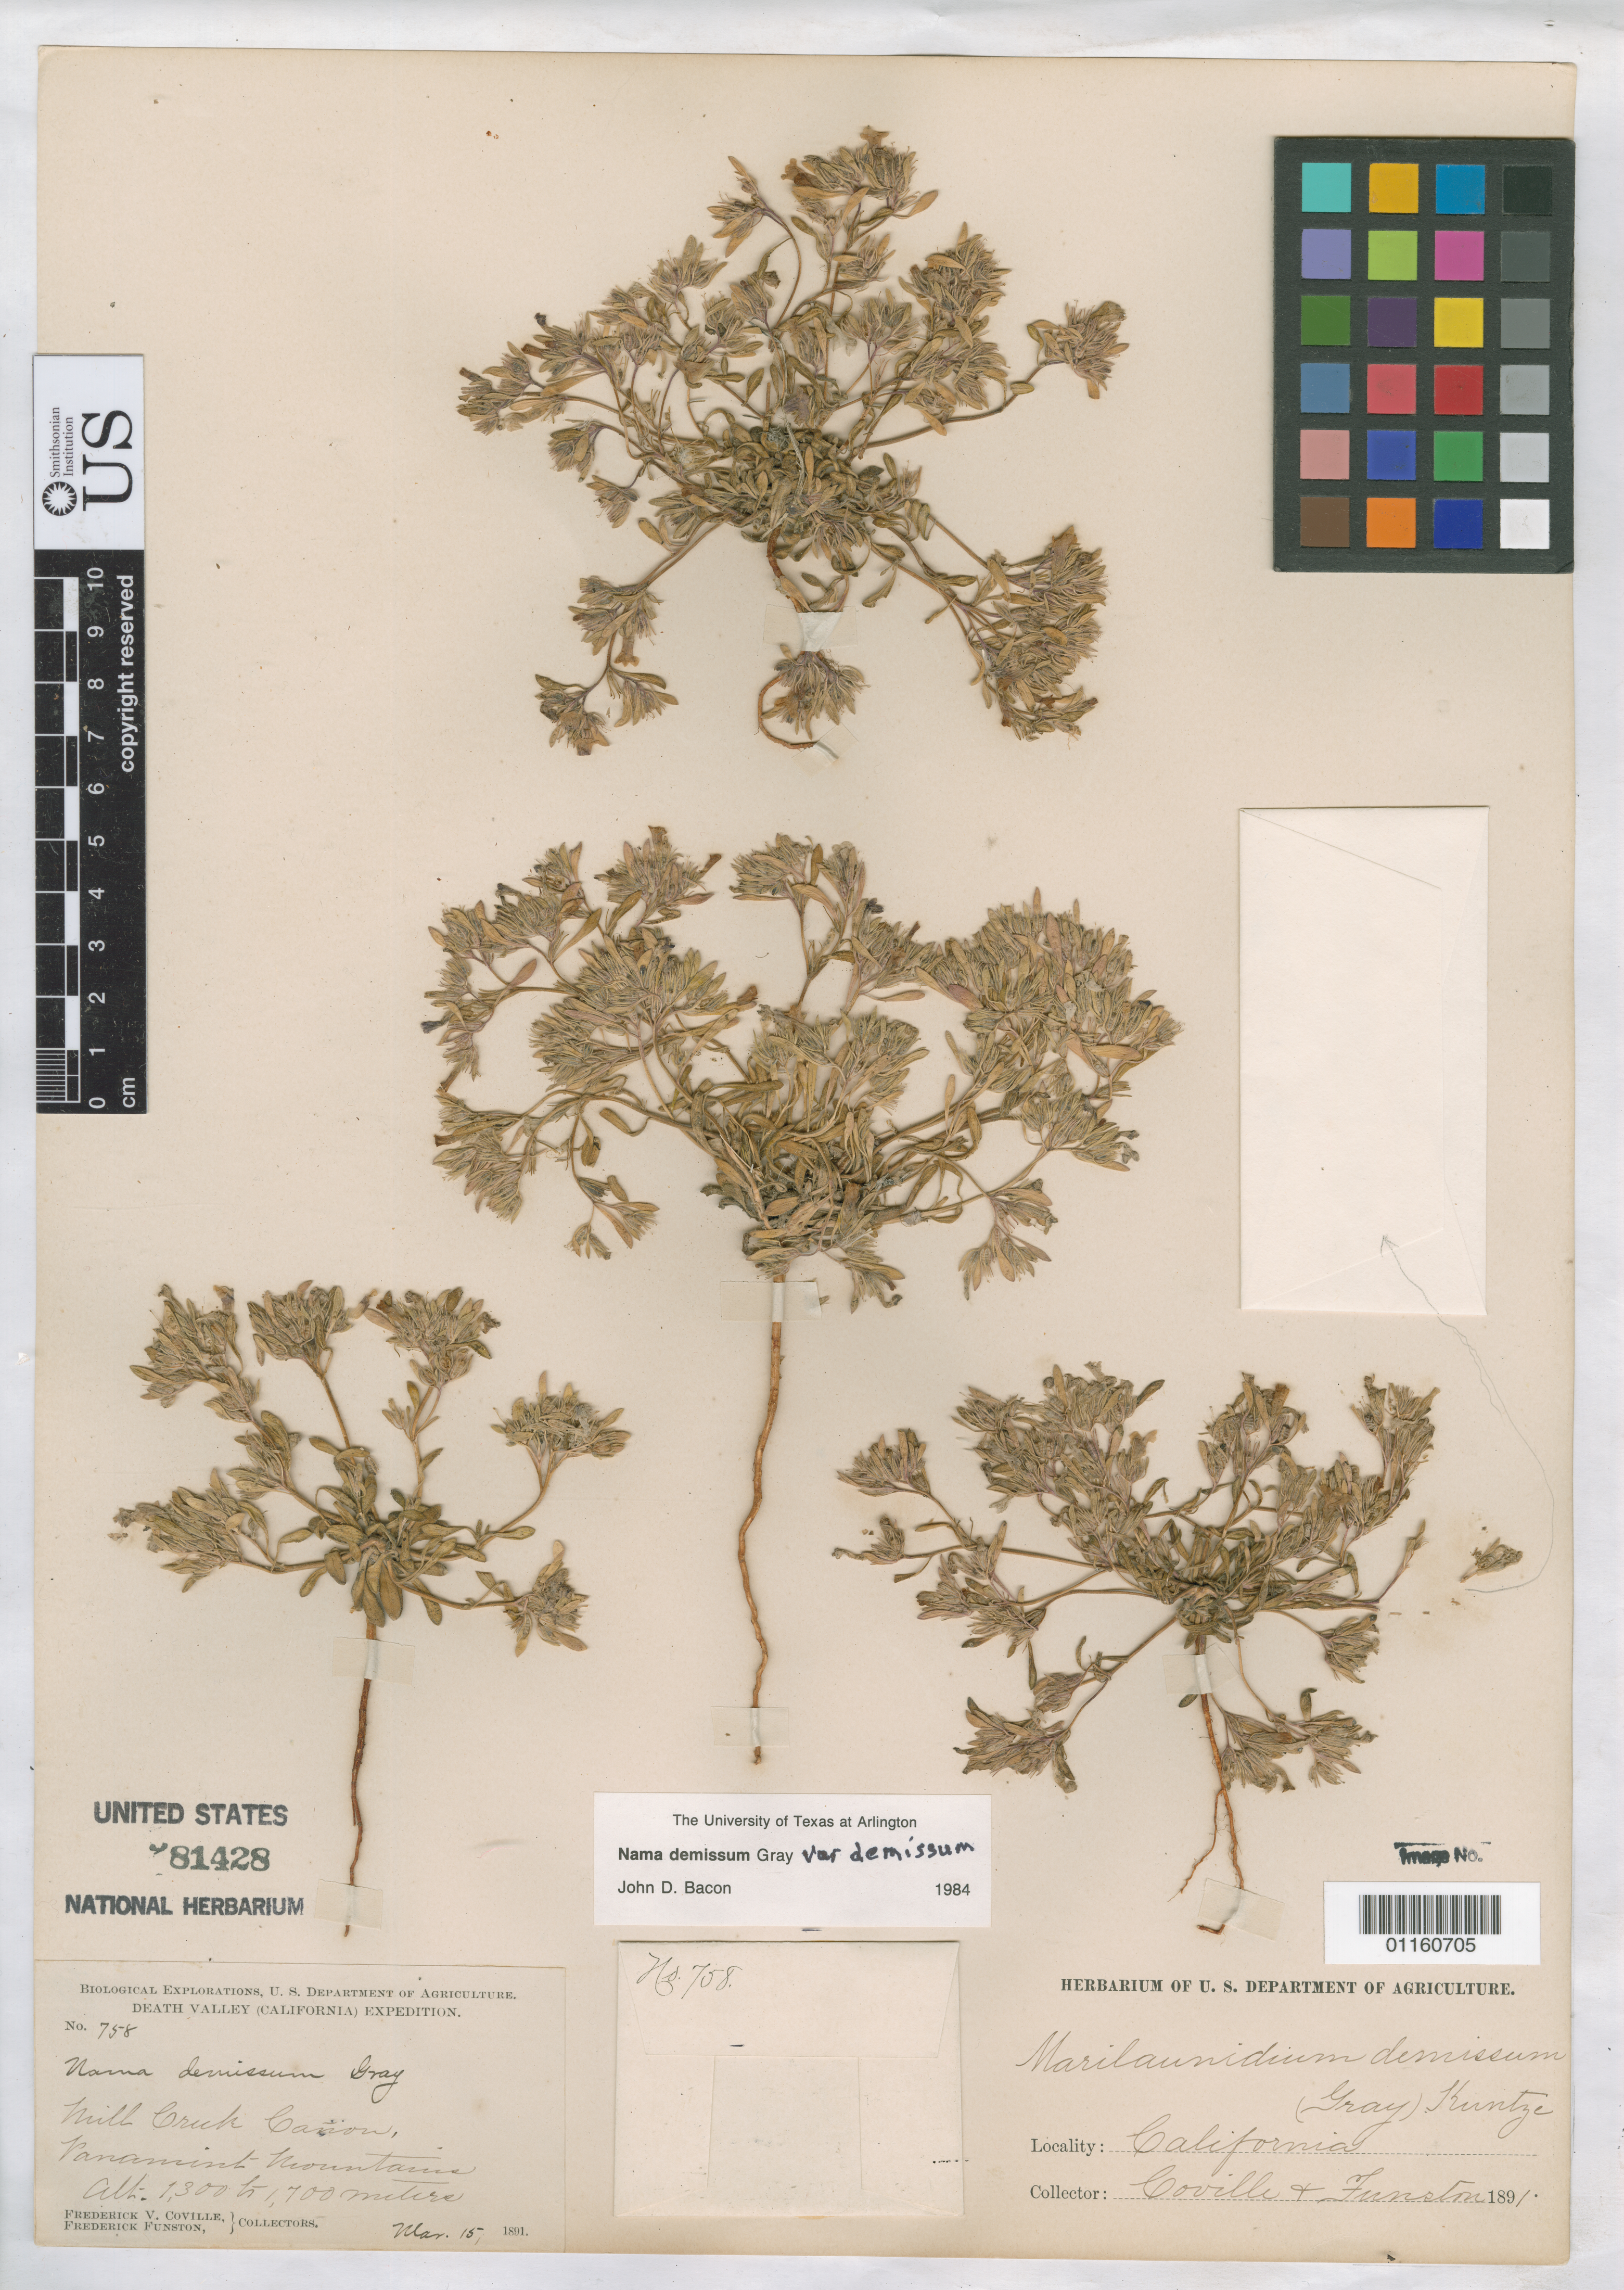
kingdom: Plantae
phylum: Tracheophyta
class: Magnoliopsida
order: Boraginales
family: Namaceae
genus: Nama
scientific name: Nama demissum var. demissum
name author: A. Gray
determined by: Bacon, J. D.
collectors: F. V. Coville & F. Funston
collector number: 758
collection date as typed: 15 Mar 1891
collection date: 1891-03-15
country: United States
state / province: California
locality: Mill Creek Canyon, Panamint Mts.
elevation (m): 1300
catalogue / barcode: US 81428